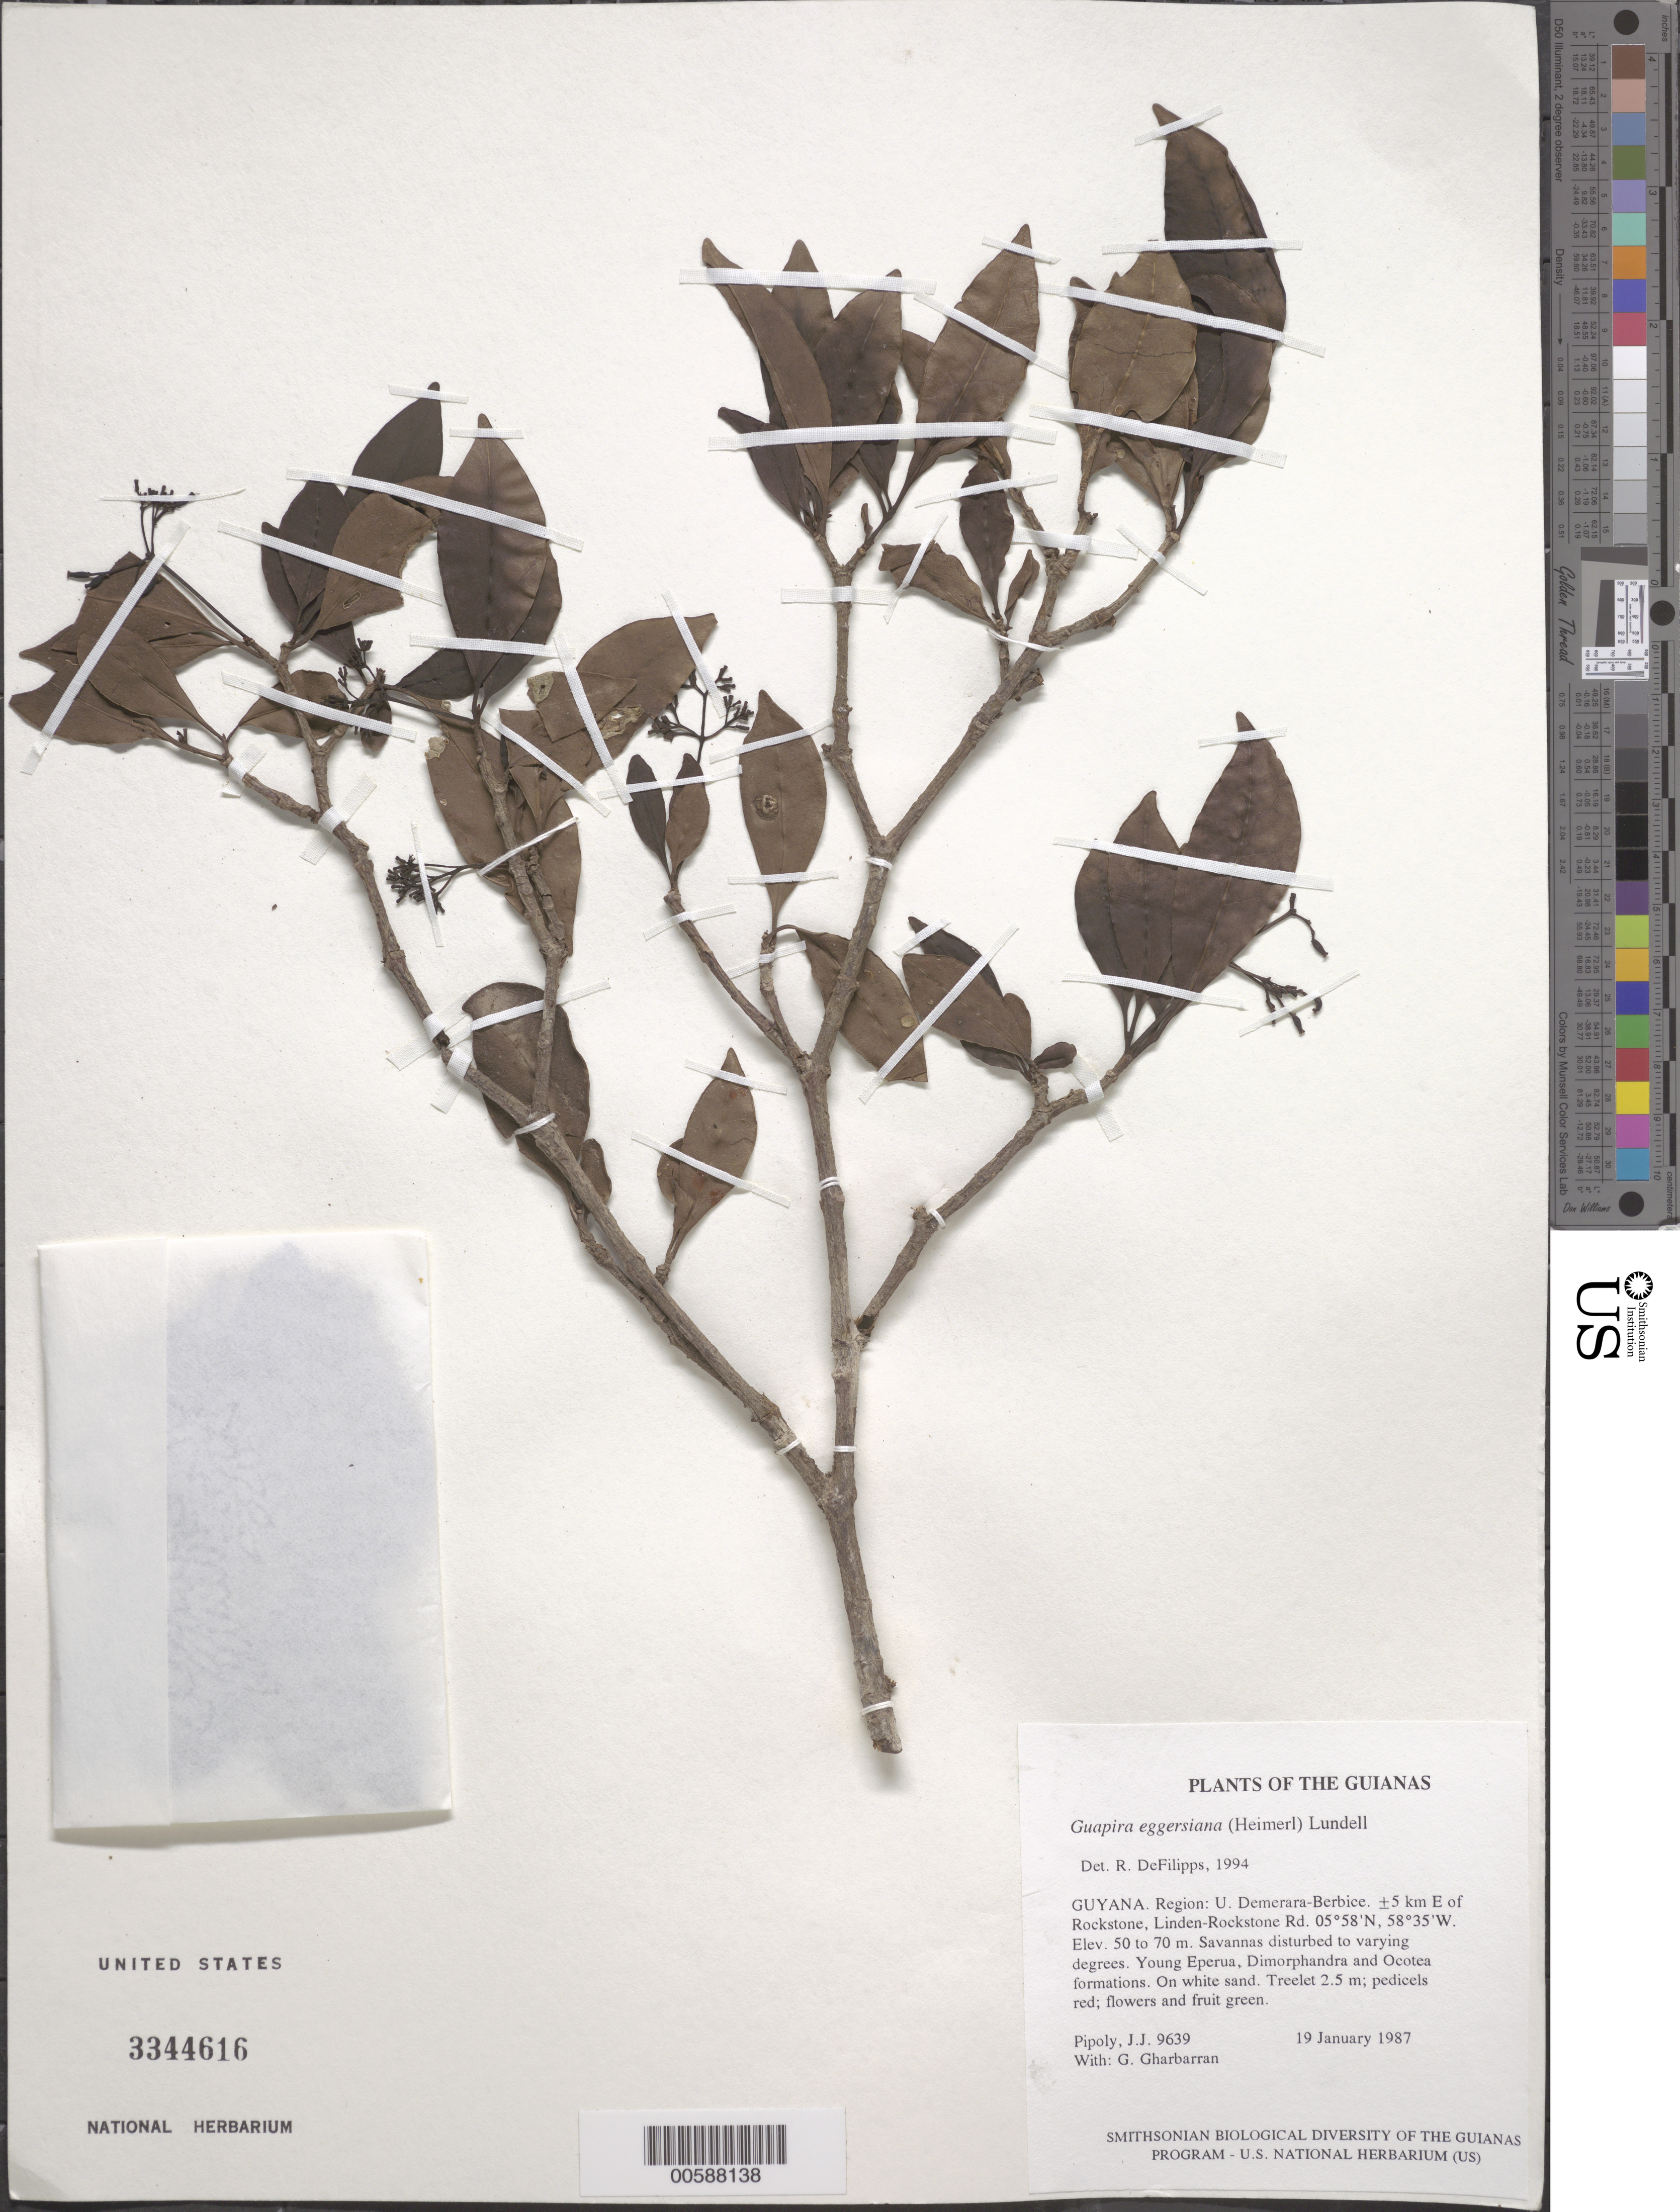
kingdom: Plantae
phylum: Tracheophyta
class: Magnoliopsida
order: Caryophyllales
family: Nyctaginaceae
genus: Guapira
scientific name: Guapira eggersiana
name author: (Heimerl) Lundell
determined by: DeFilipps, R. A.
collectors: J. J. Pipoly & G. Gharbarran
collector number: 9639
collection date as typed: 19 January 1987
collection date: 1987-01-19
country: Guyana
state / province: U. Demerara-Berbice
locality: ±5 km E of Rockstone, Linden-Rockstone Rd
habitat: Savannas disturbed to varying degrees. Young Eperua, Dimorphandra and Ocotea formations. On white sand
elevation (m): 50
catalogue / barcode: US 3344616